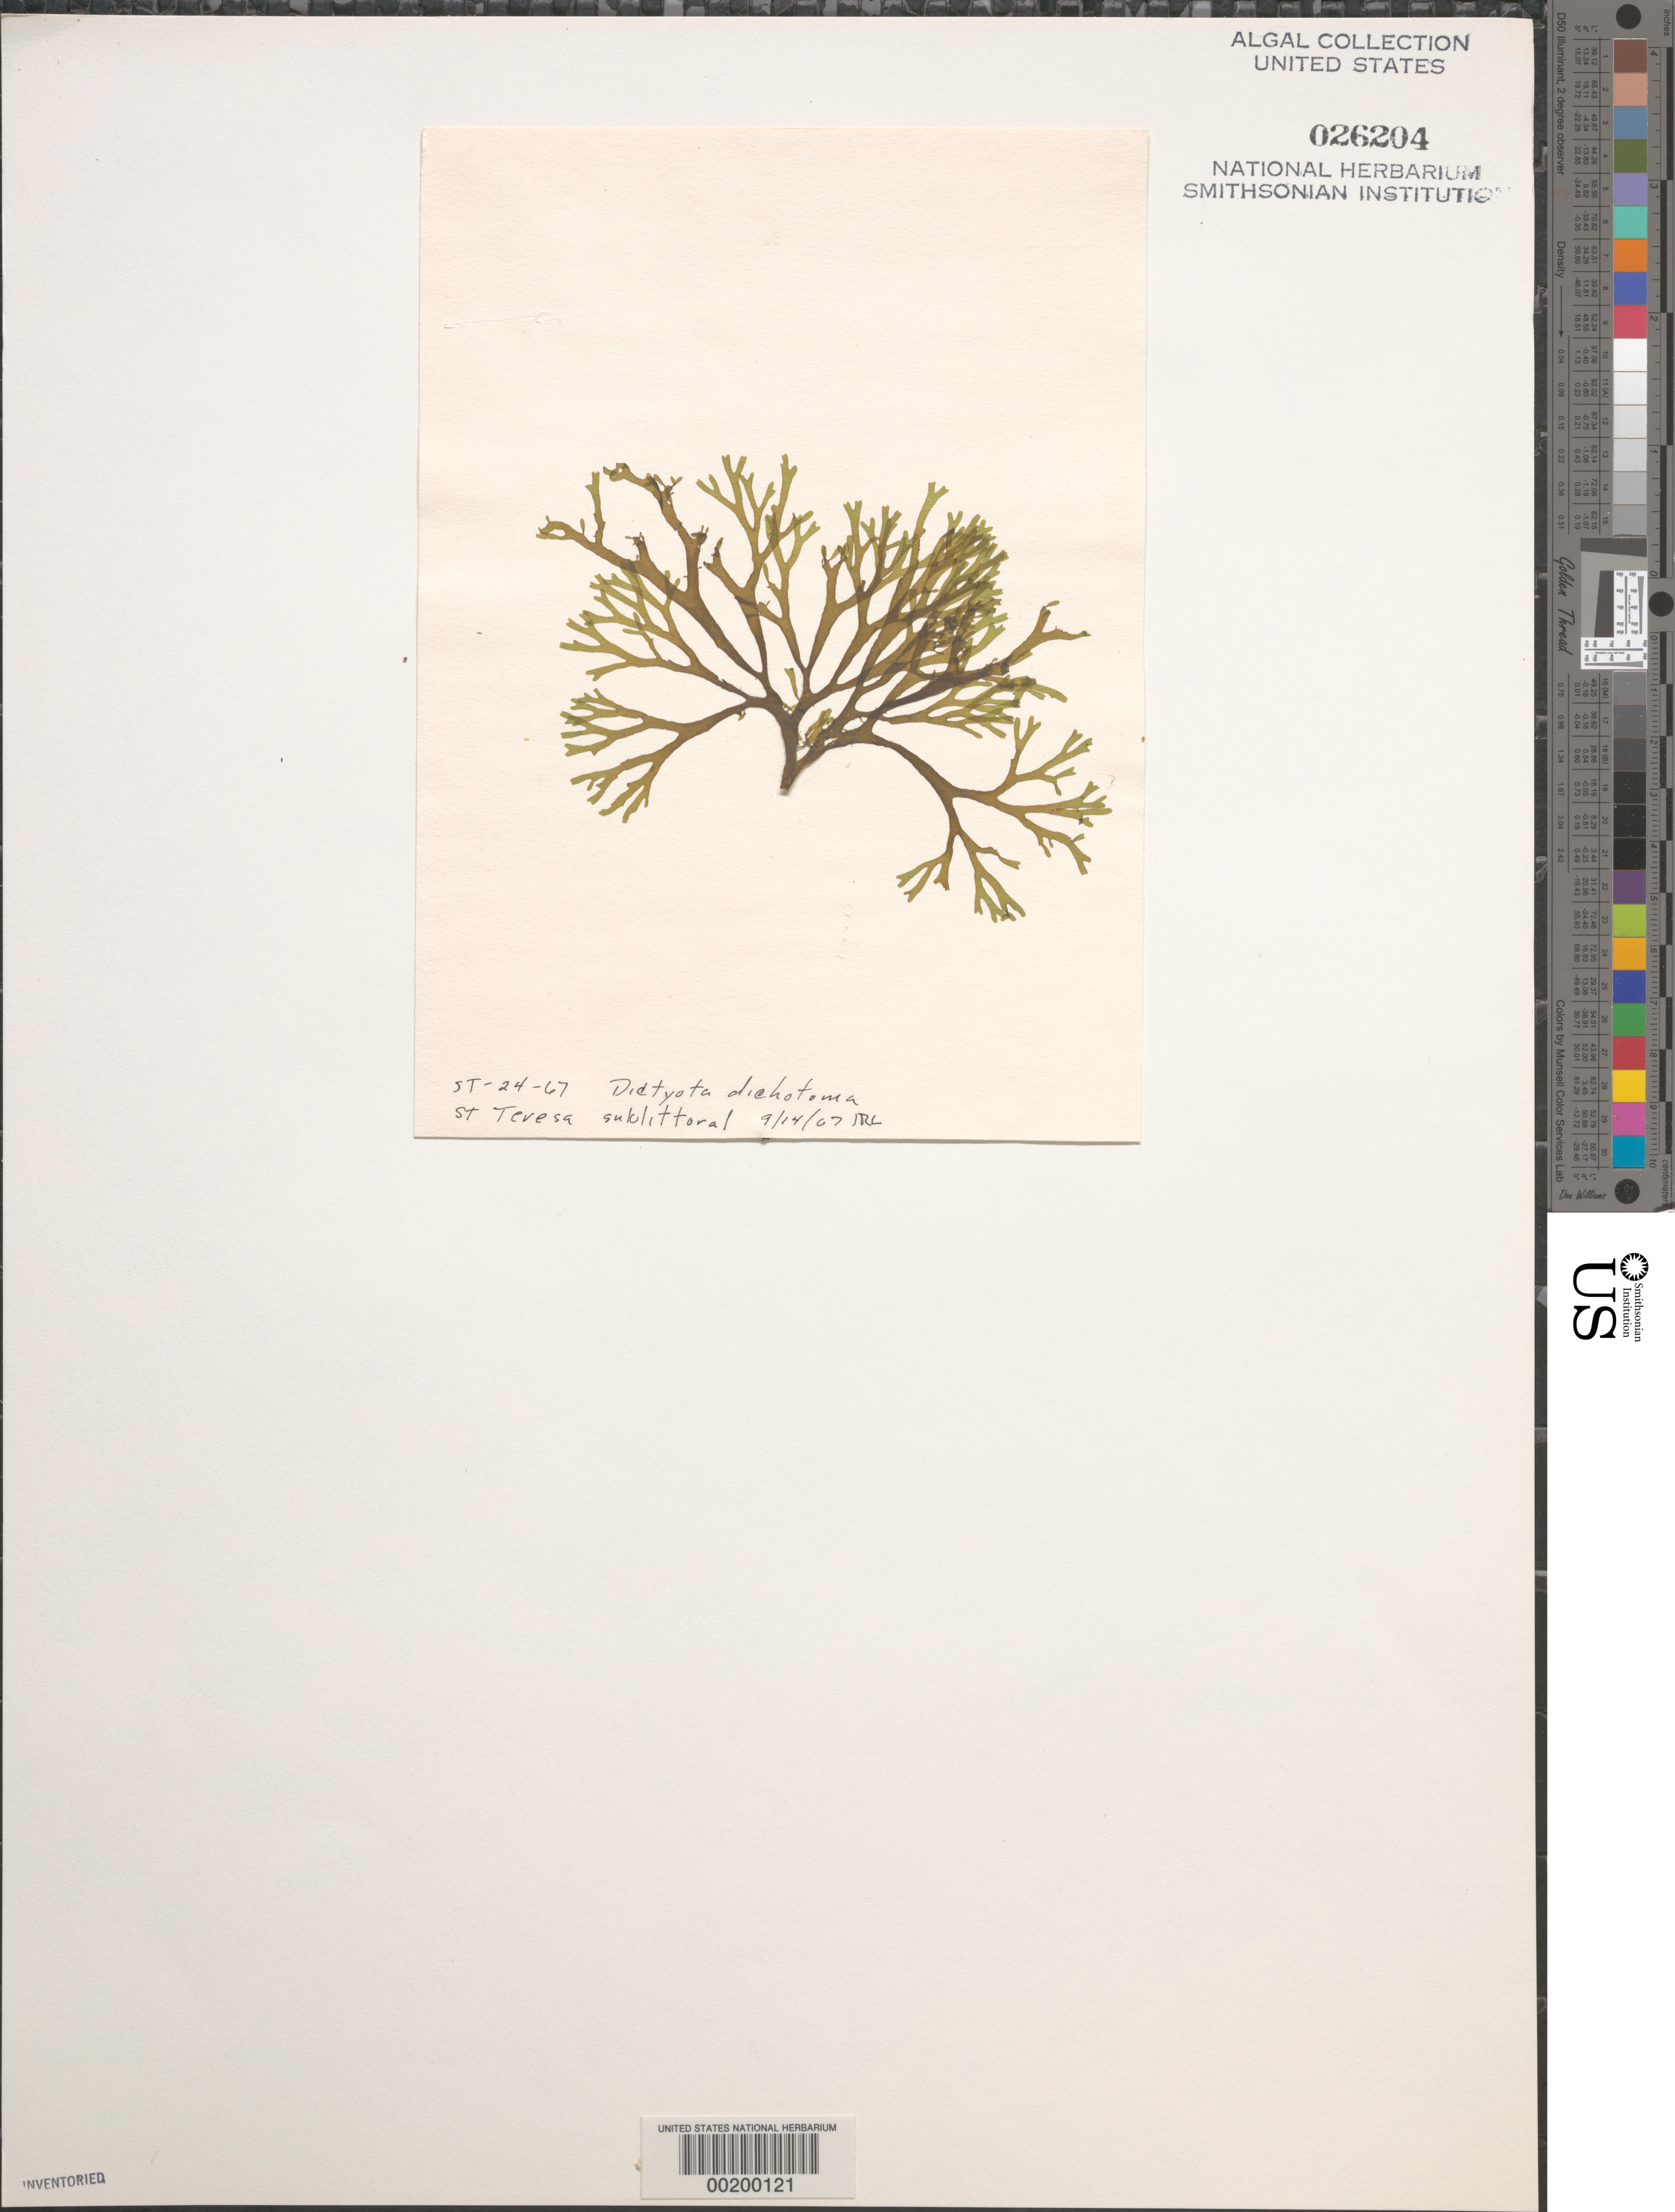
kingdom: Chromista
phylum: Ochrophyta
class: Phaeophyceae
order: Dictyotales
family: Dictyotaceae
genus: Dictyota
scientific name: Dictyota dichotoma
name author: (Huds.) J.V.Lamouroux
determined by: Roth, W. C.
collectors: W. C. Roth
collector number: St-24-67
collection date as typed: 14 Sep 1967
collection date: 1967-09-14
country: United States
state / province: Florida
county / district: Franklin County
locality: Saint Teresa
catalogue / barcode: US 26204